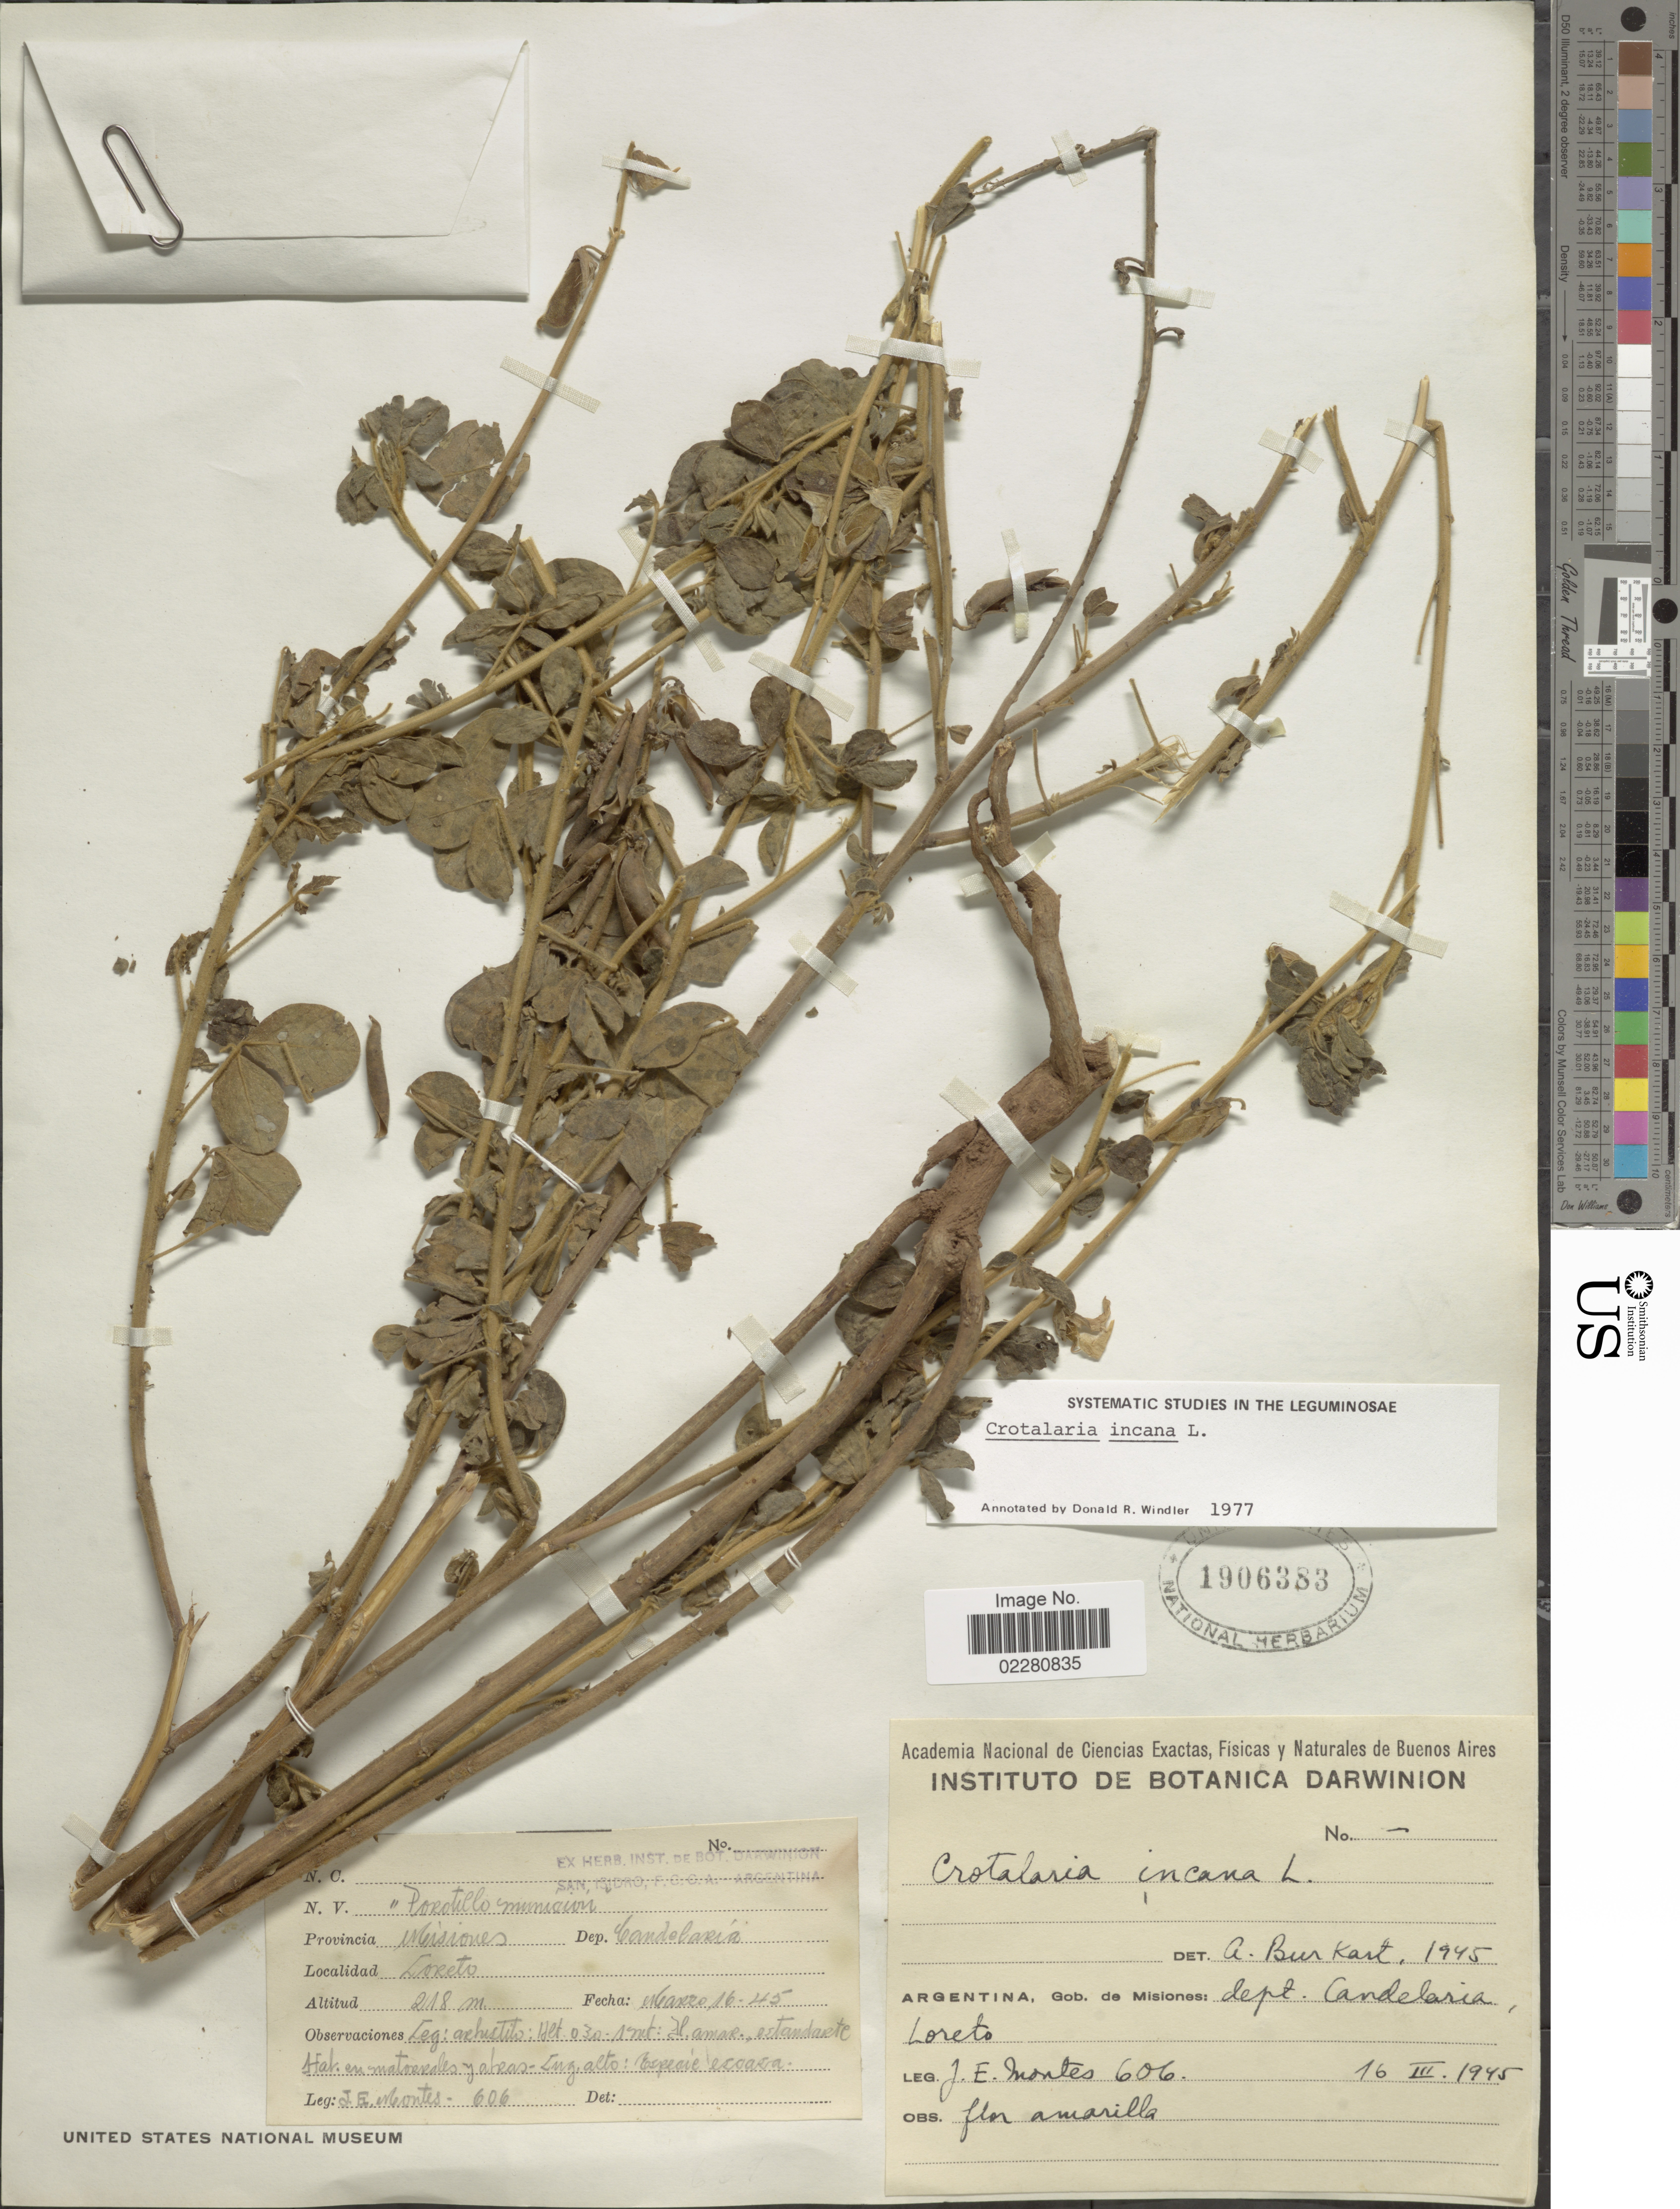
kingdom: Plantae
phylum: Tracheophyta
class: Magnoliopsida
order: Fabales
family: Fabaceae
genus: Crotalaria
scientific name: Crotalaria incana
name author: L.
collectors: J. E. Montes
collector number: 606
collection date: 1945-03-16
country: Argentina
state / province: Misiones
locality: Argentina, Gob. de Misiones: dept. Candelaria, Loreto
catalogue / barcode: US 1906383